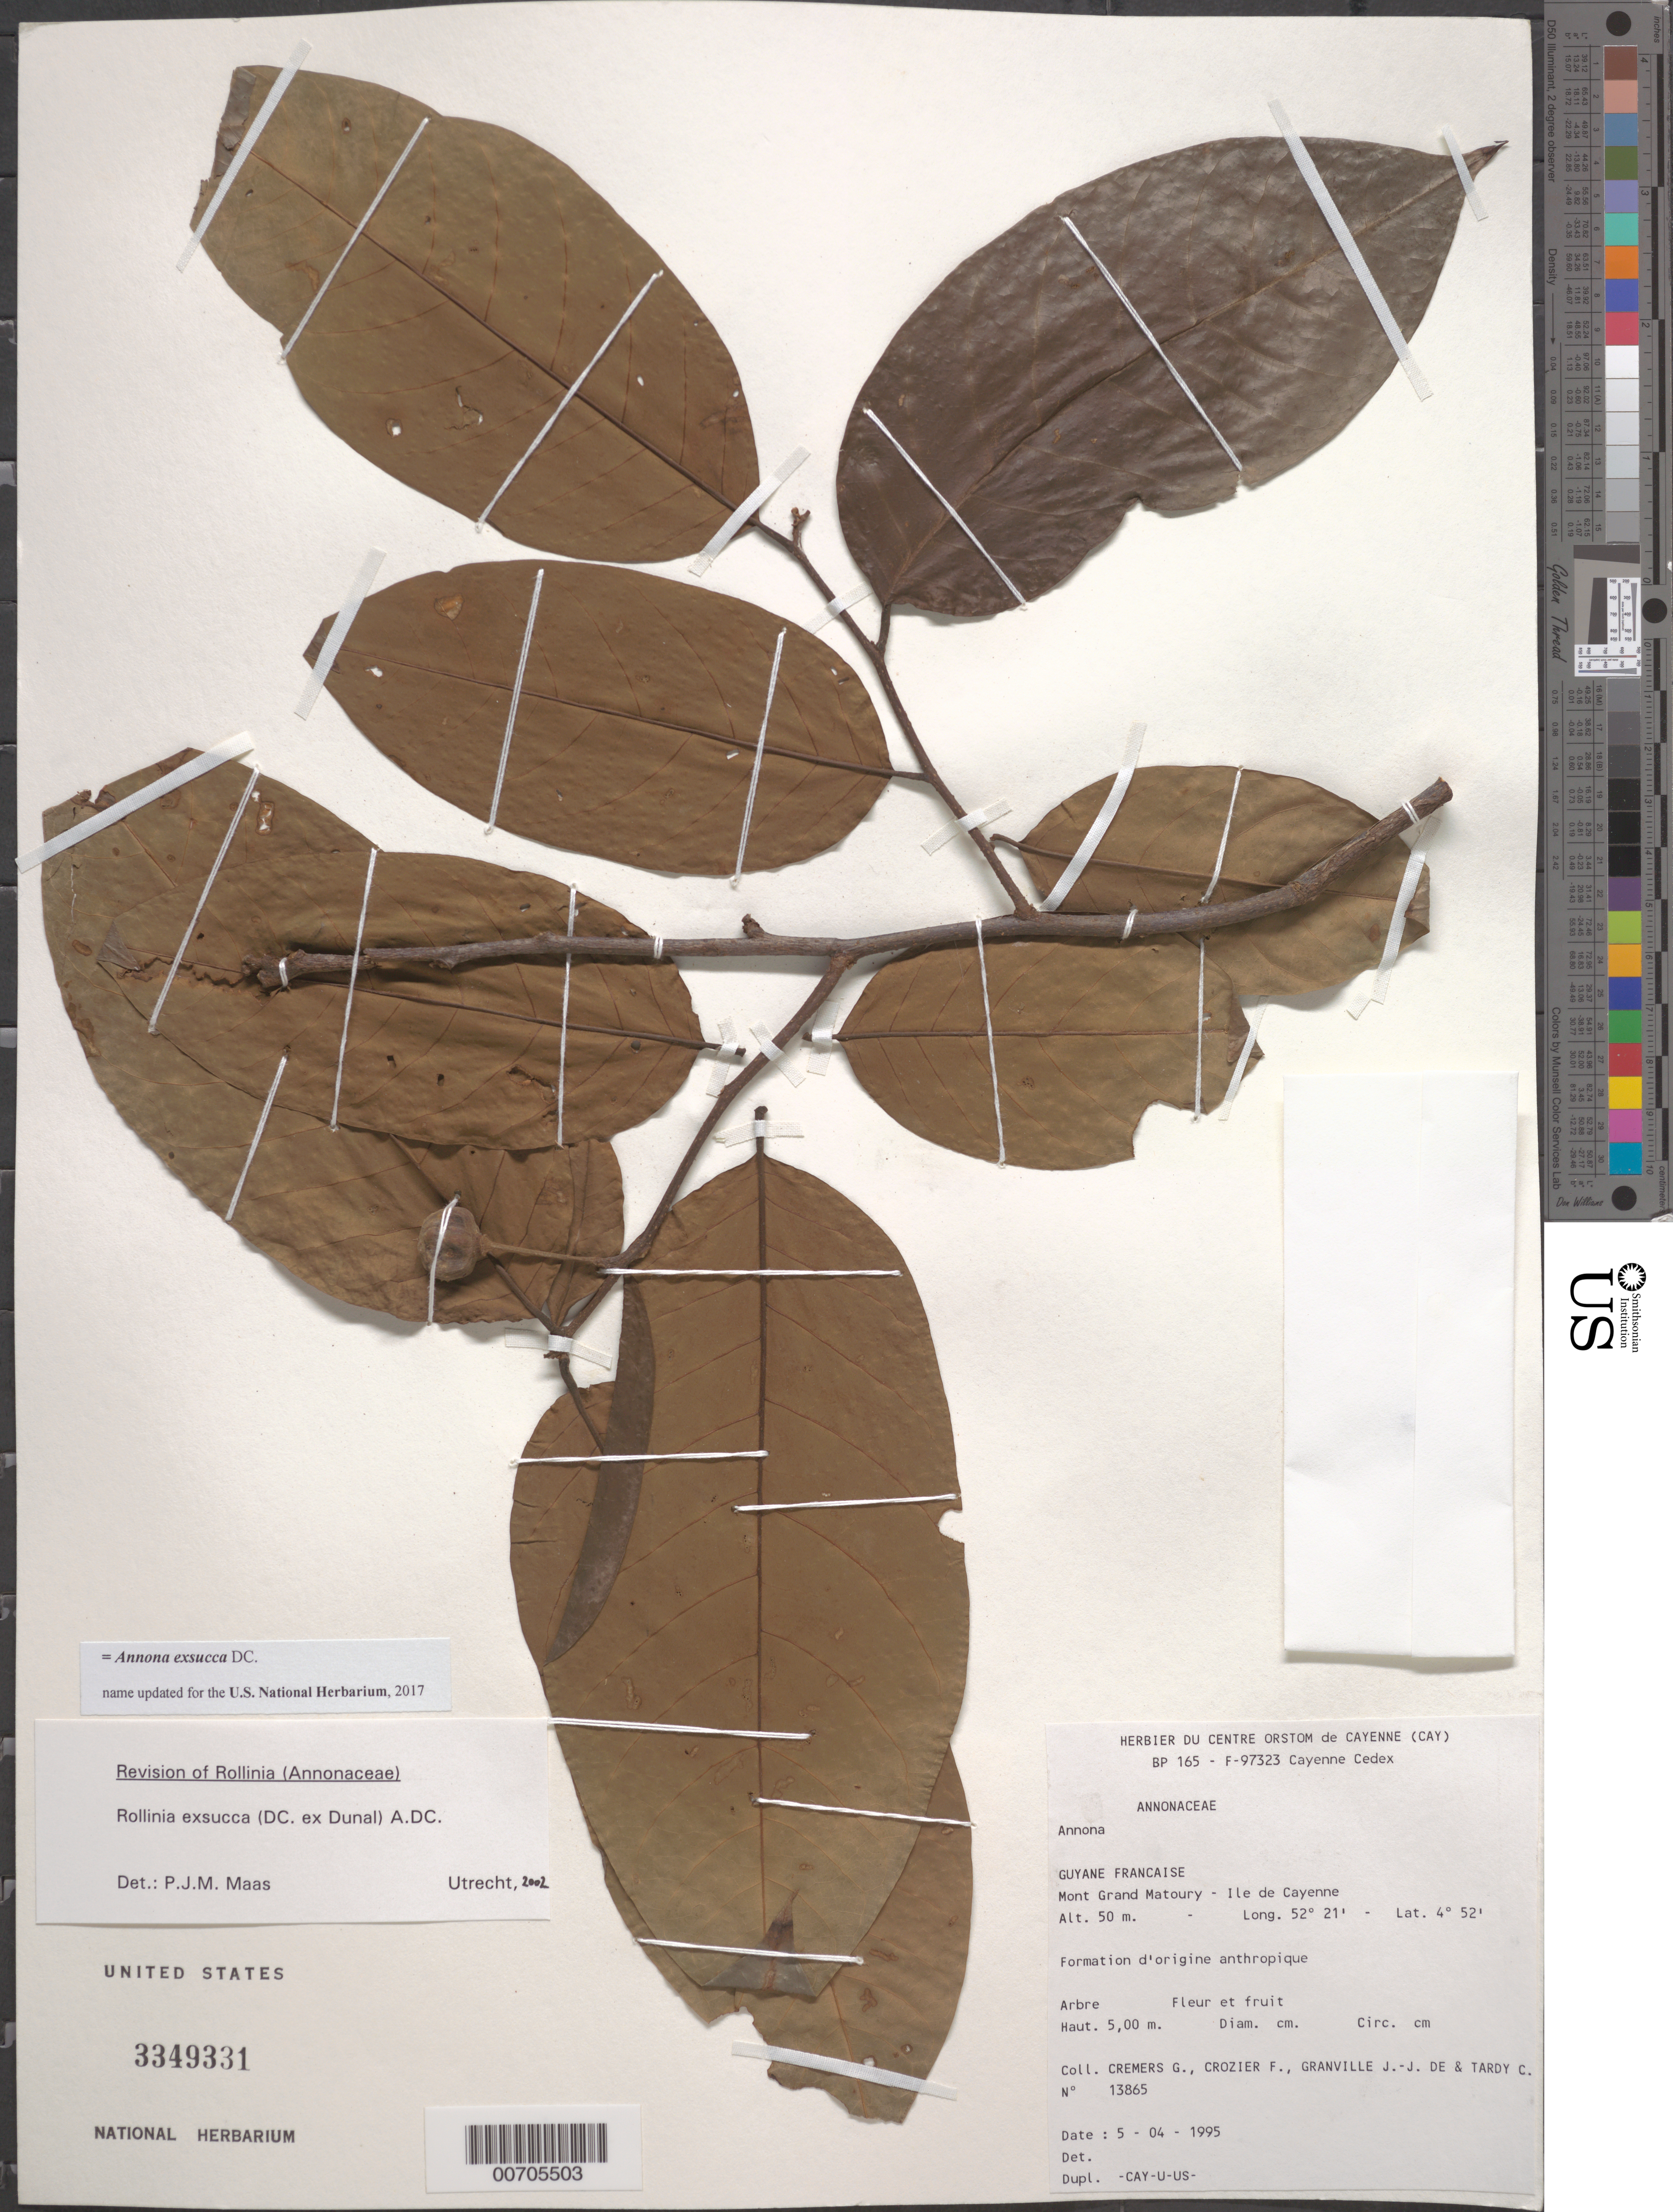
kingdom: Plantae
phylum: Tracheophyta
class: Magnoliopsida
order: Magnoliales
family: Annonaceae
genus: Annona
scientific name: Annona exsucca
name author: DC. ex Dunal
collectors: G. Cremers, F. Crozier, J.-J. de Granville & C. Tardy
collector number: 13865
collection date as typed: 5-Apr-95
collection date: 1995-04-05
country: French Guiana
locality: Mont Grand Matoury, Ile de Cayenne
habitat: Formation d'origine anthropique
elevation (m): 50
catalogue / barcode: US 3349331